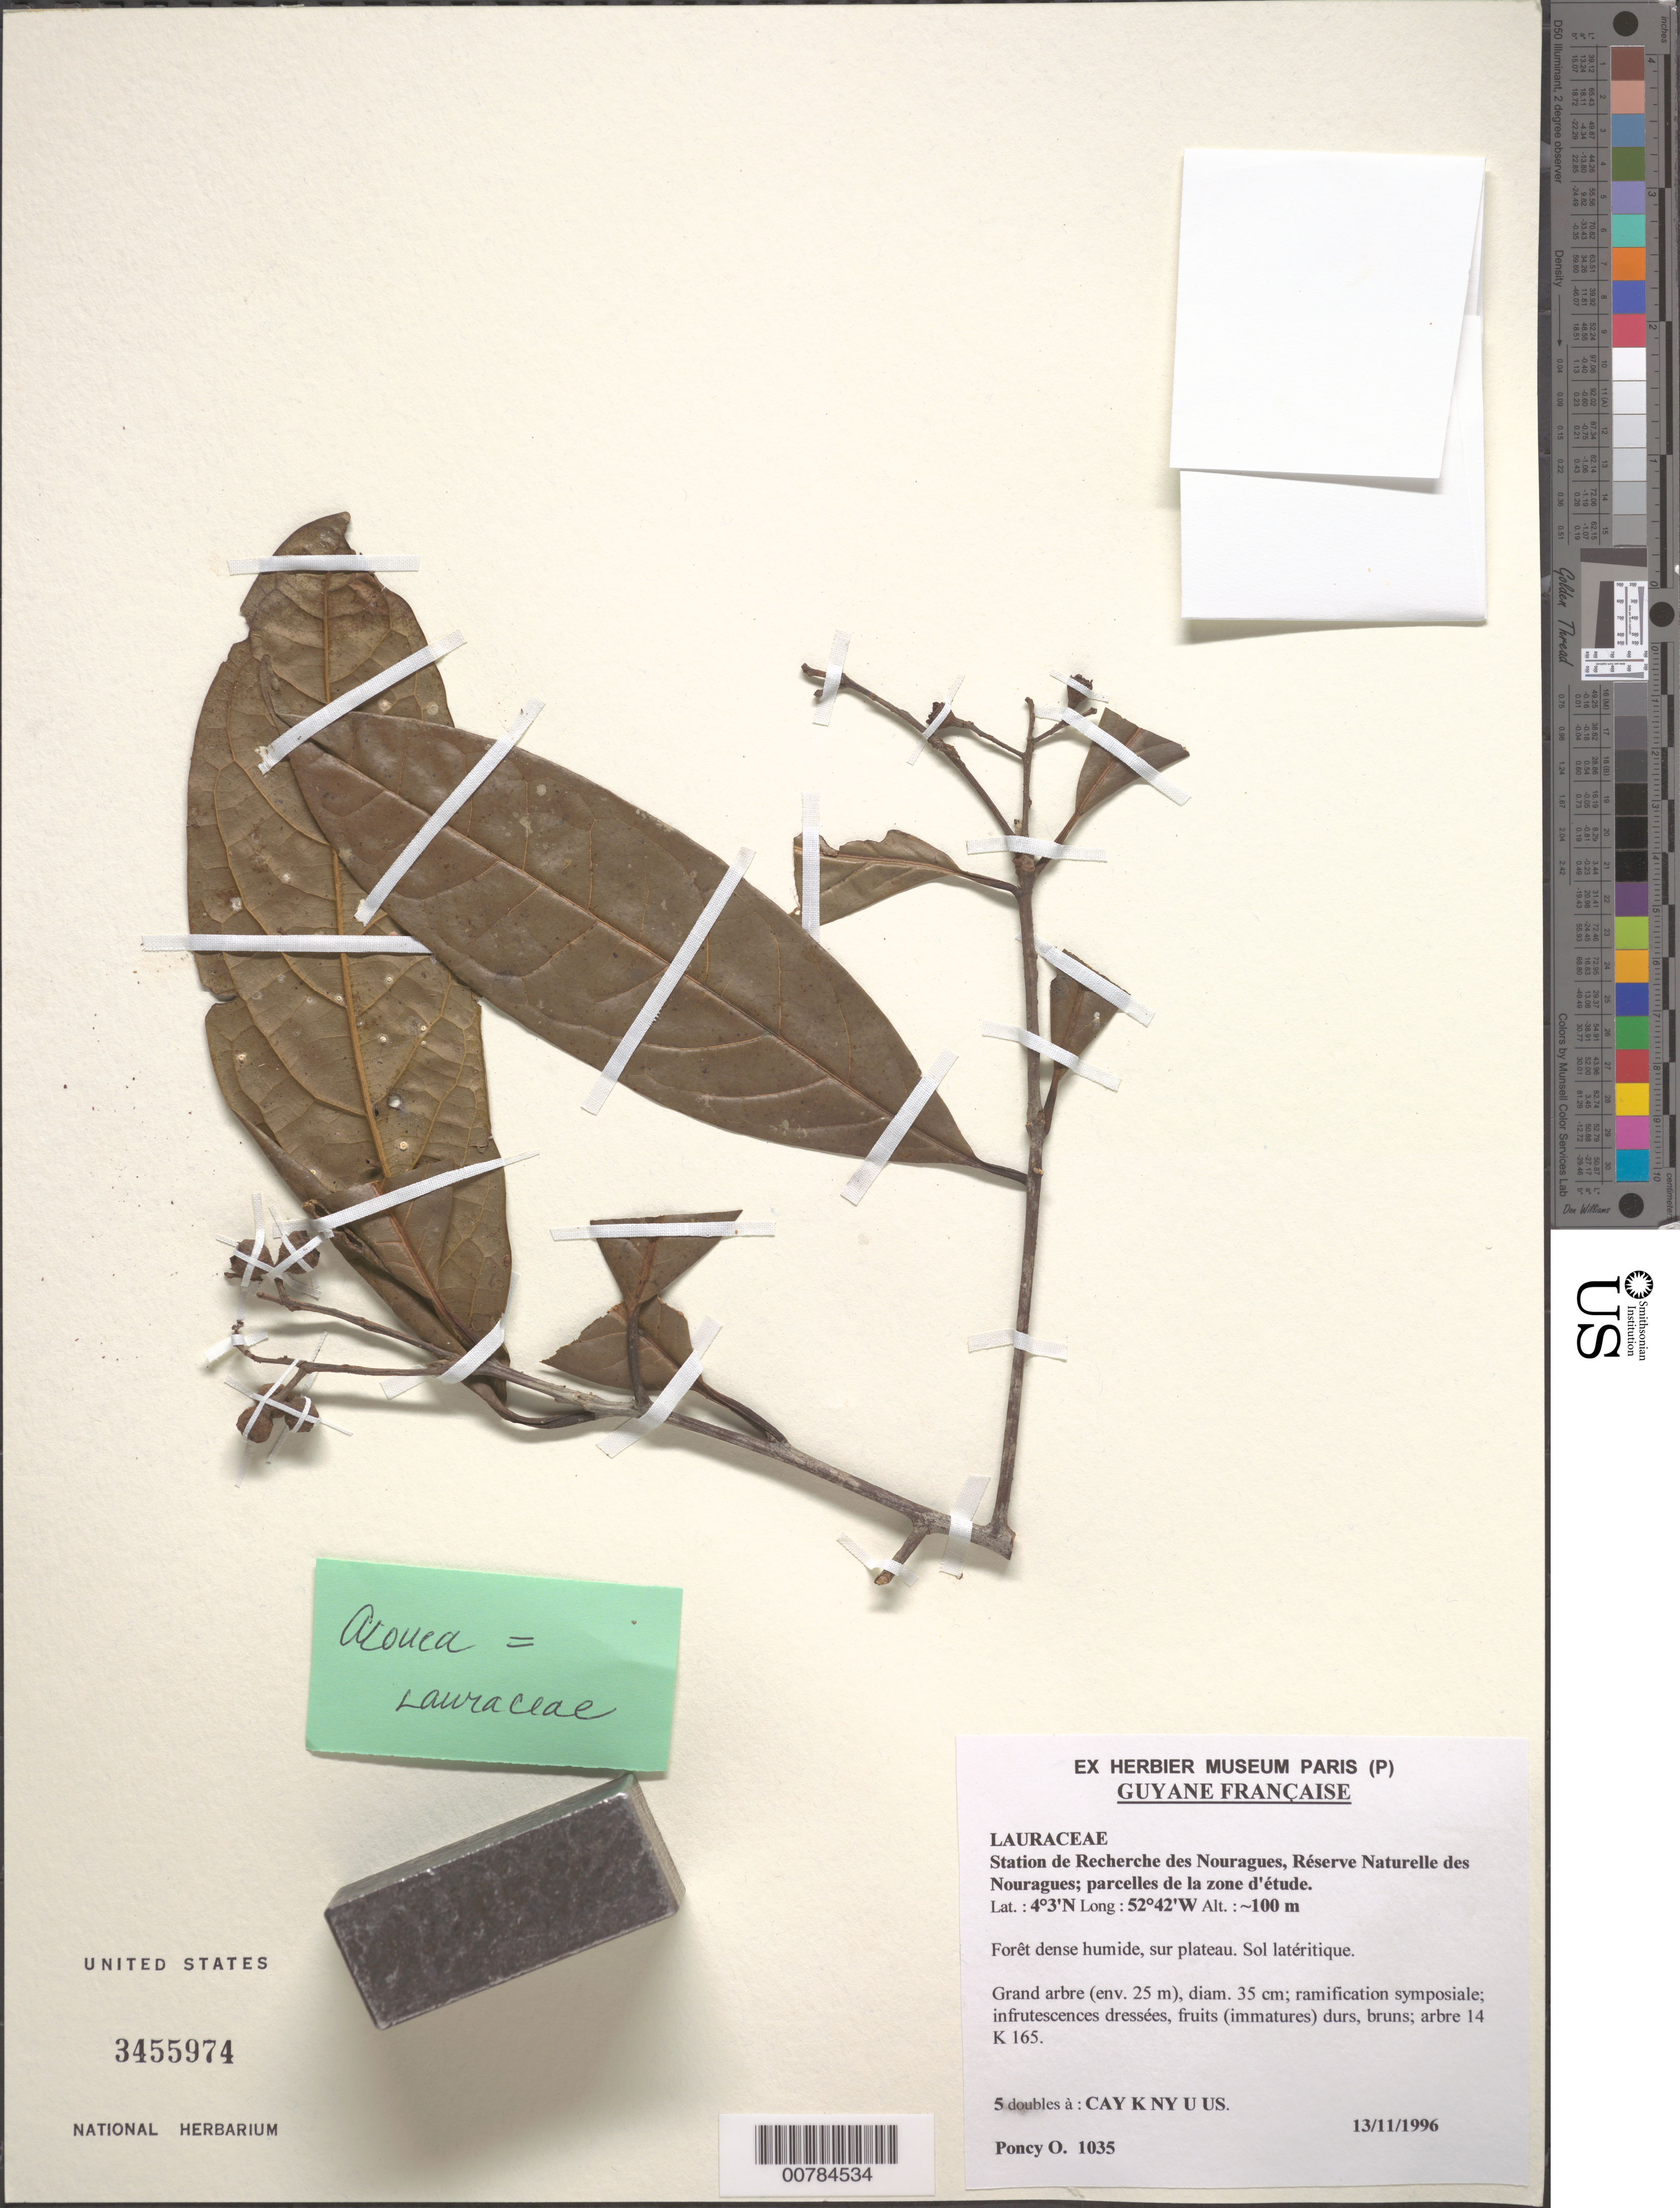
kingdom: Plantae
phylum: Tracheophyta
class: Magnoliopsida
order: Laurales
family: Lauraceae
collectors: O. Poncy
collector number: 1035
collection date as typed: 13-Nov-96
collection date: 1996-11-13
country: French Guiana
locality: Station des Nouragues, Réserve Naturelle des Nouragues; parcelles de la zone d'étude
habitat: Forêt dense humide, sur plateau; sol latéritique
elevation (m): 100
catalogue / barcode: US 3455974